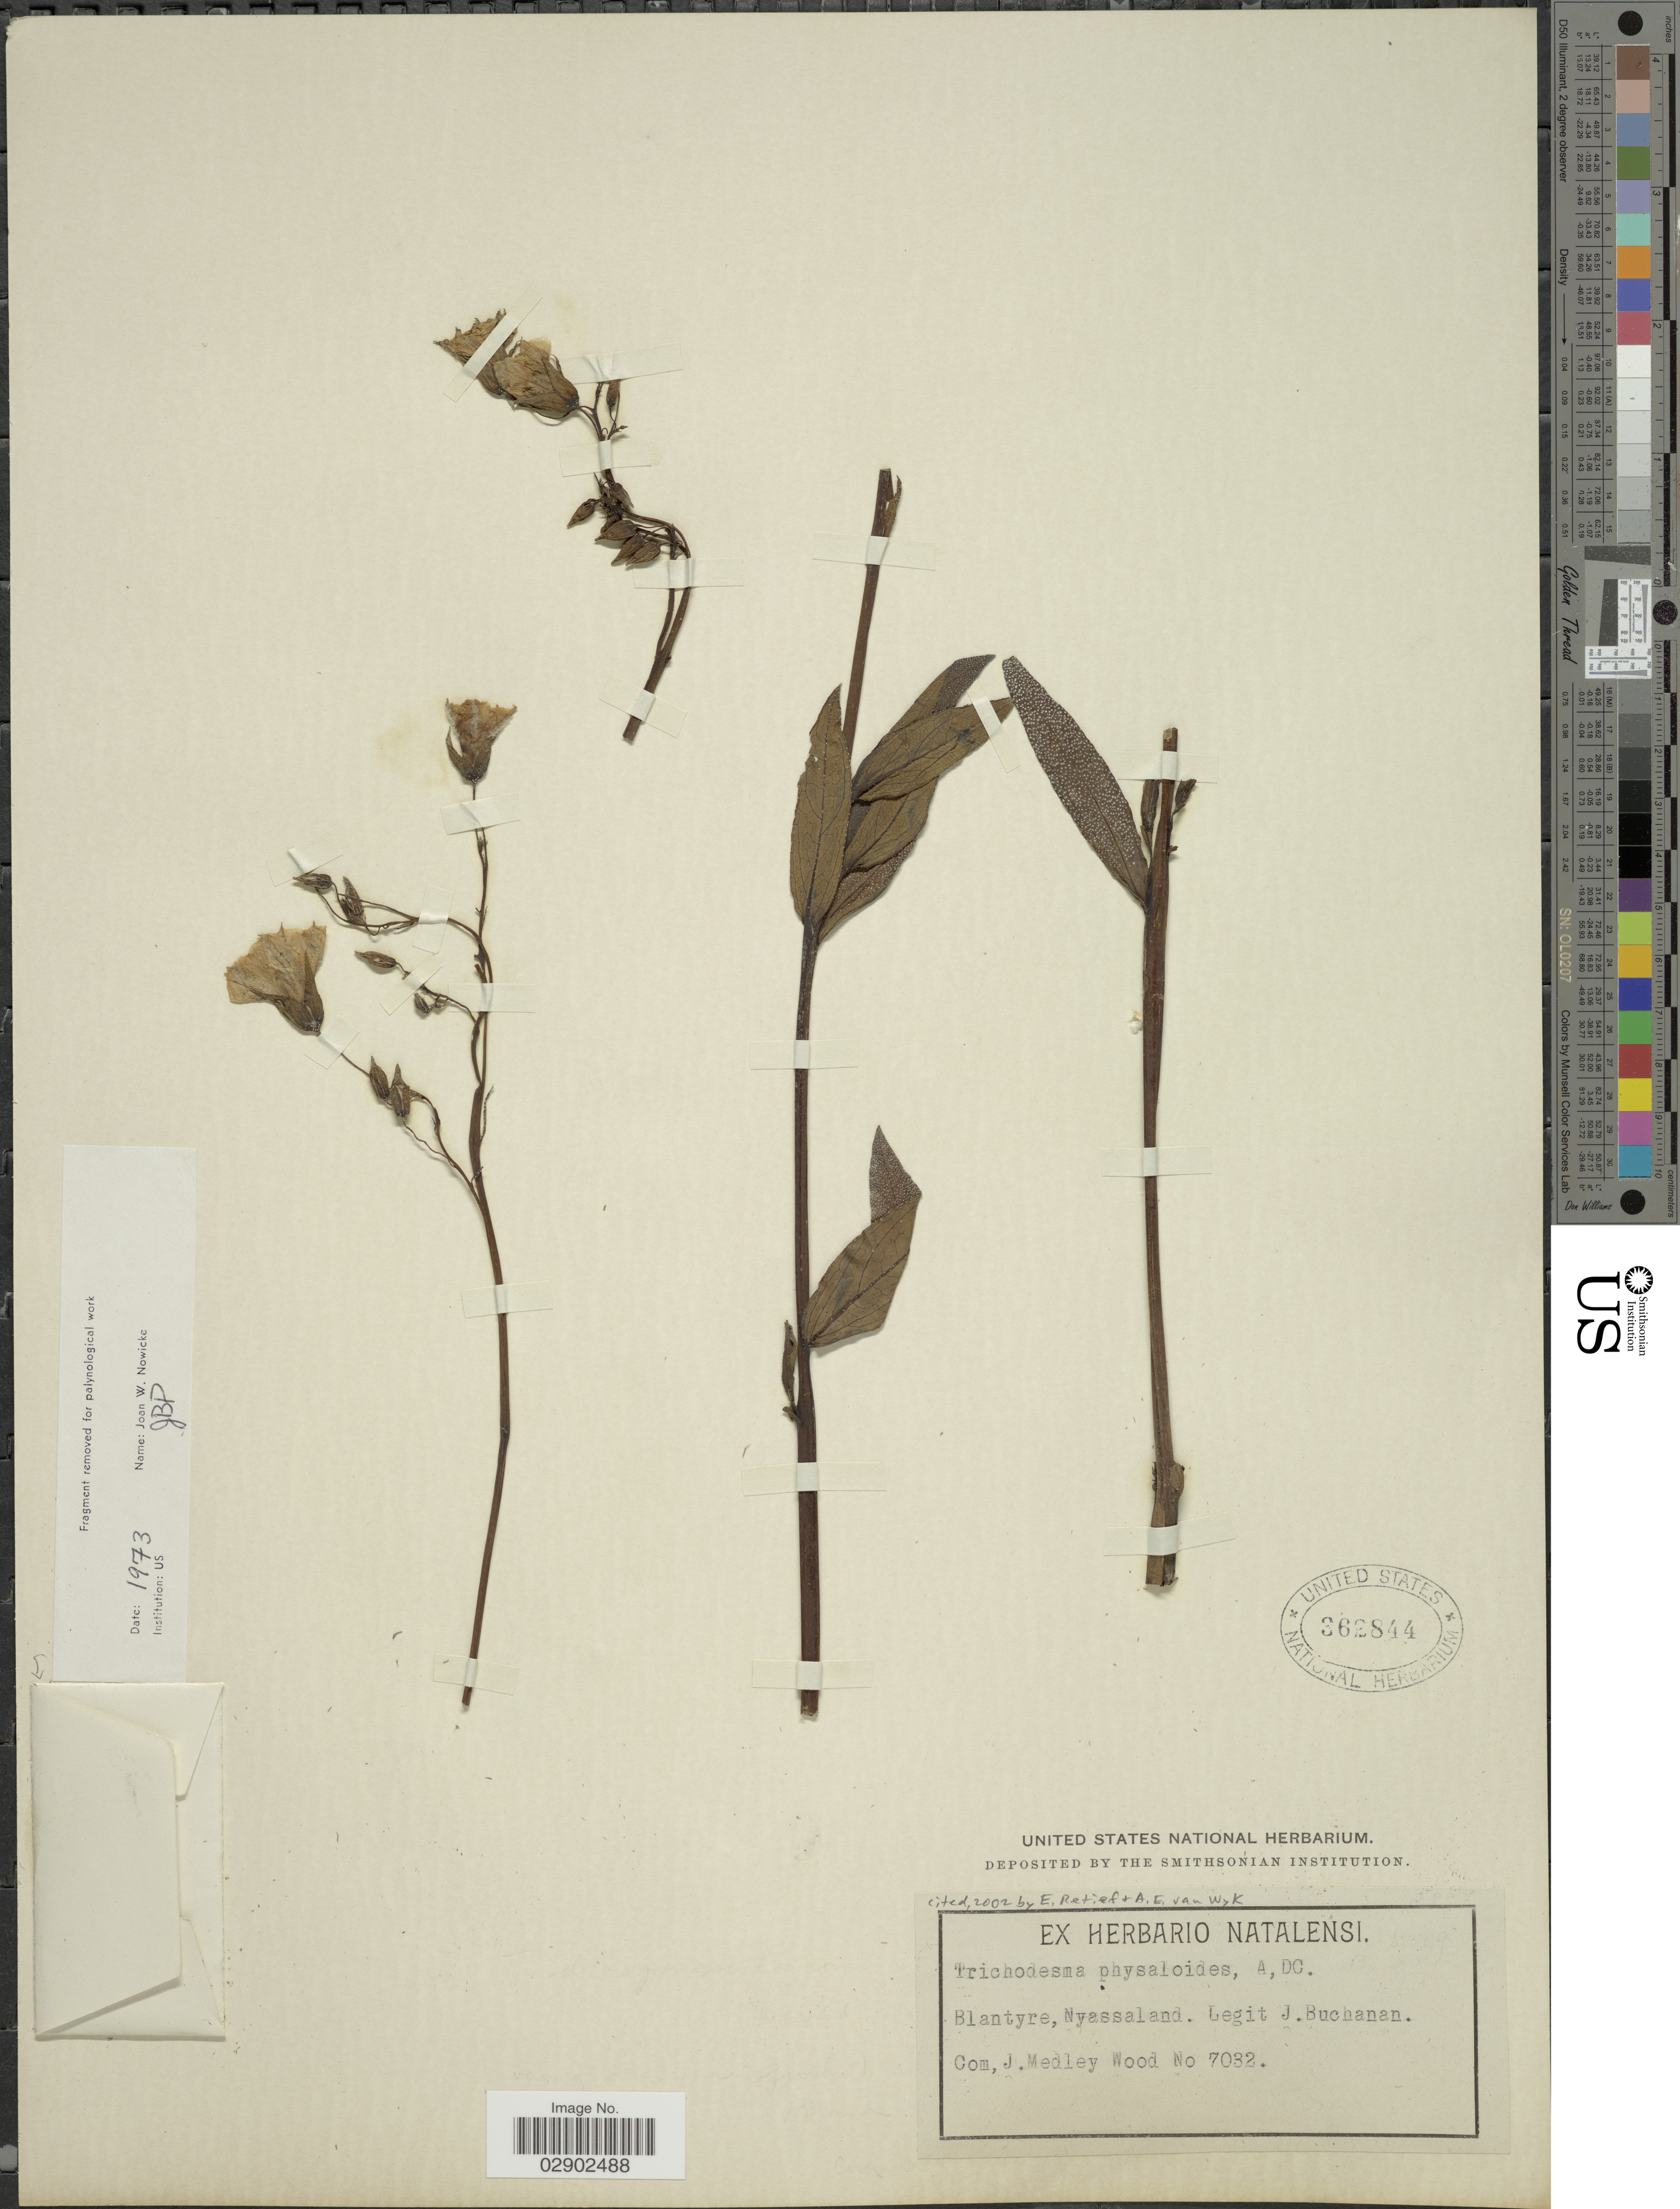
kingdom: Plantae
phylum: Tracheophyta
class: Magnoliopsida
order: Boraginales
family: Boraginaceae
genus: Trichodesma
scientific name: Trichodesma physaloides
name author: (Fenzl) A. DC.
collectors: J. Buchanan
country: Malawi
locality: Blantyre, Nyassaland.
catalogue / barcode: US 362844